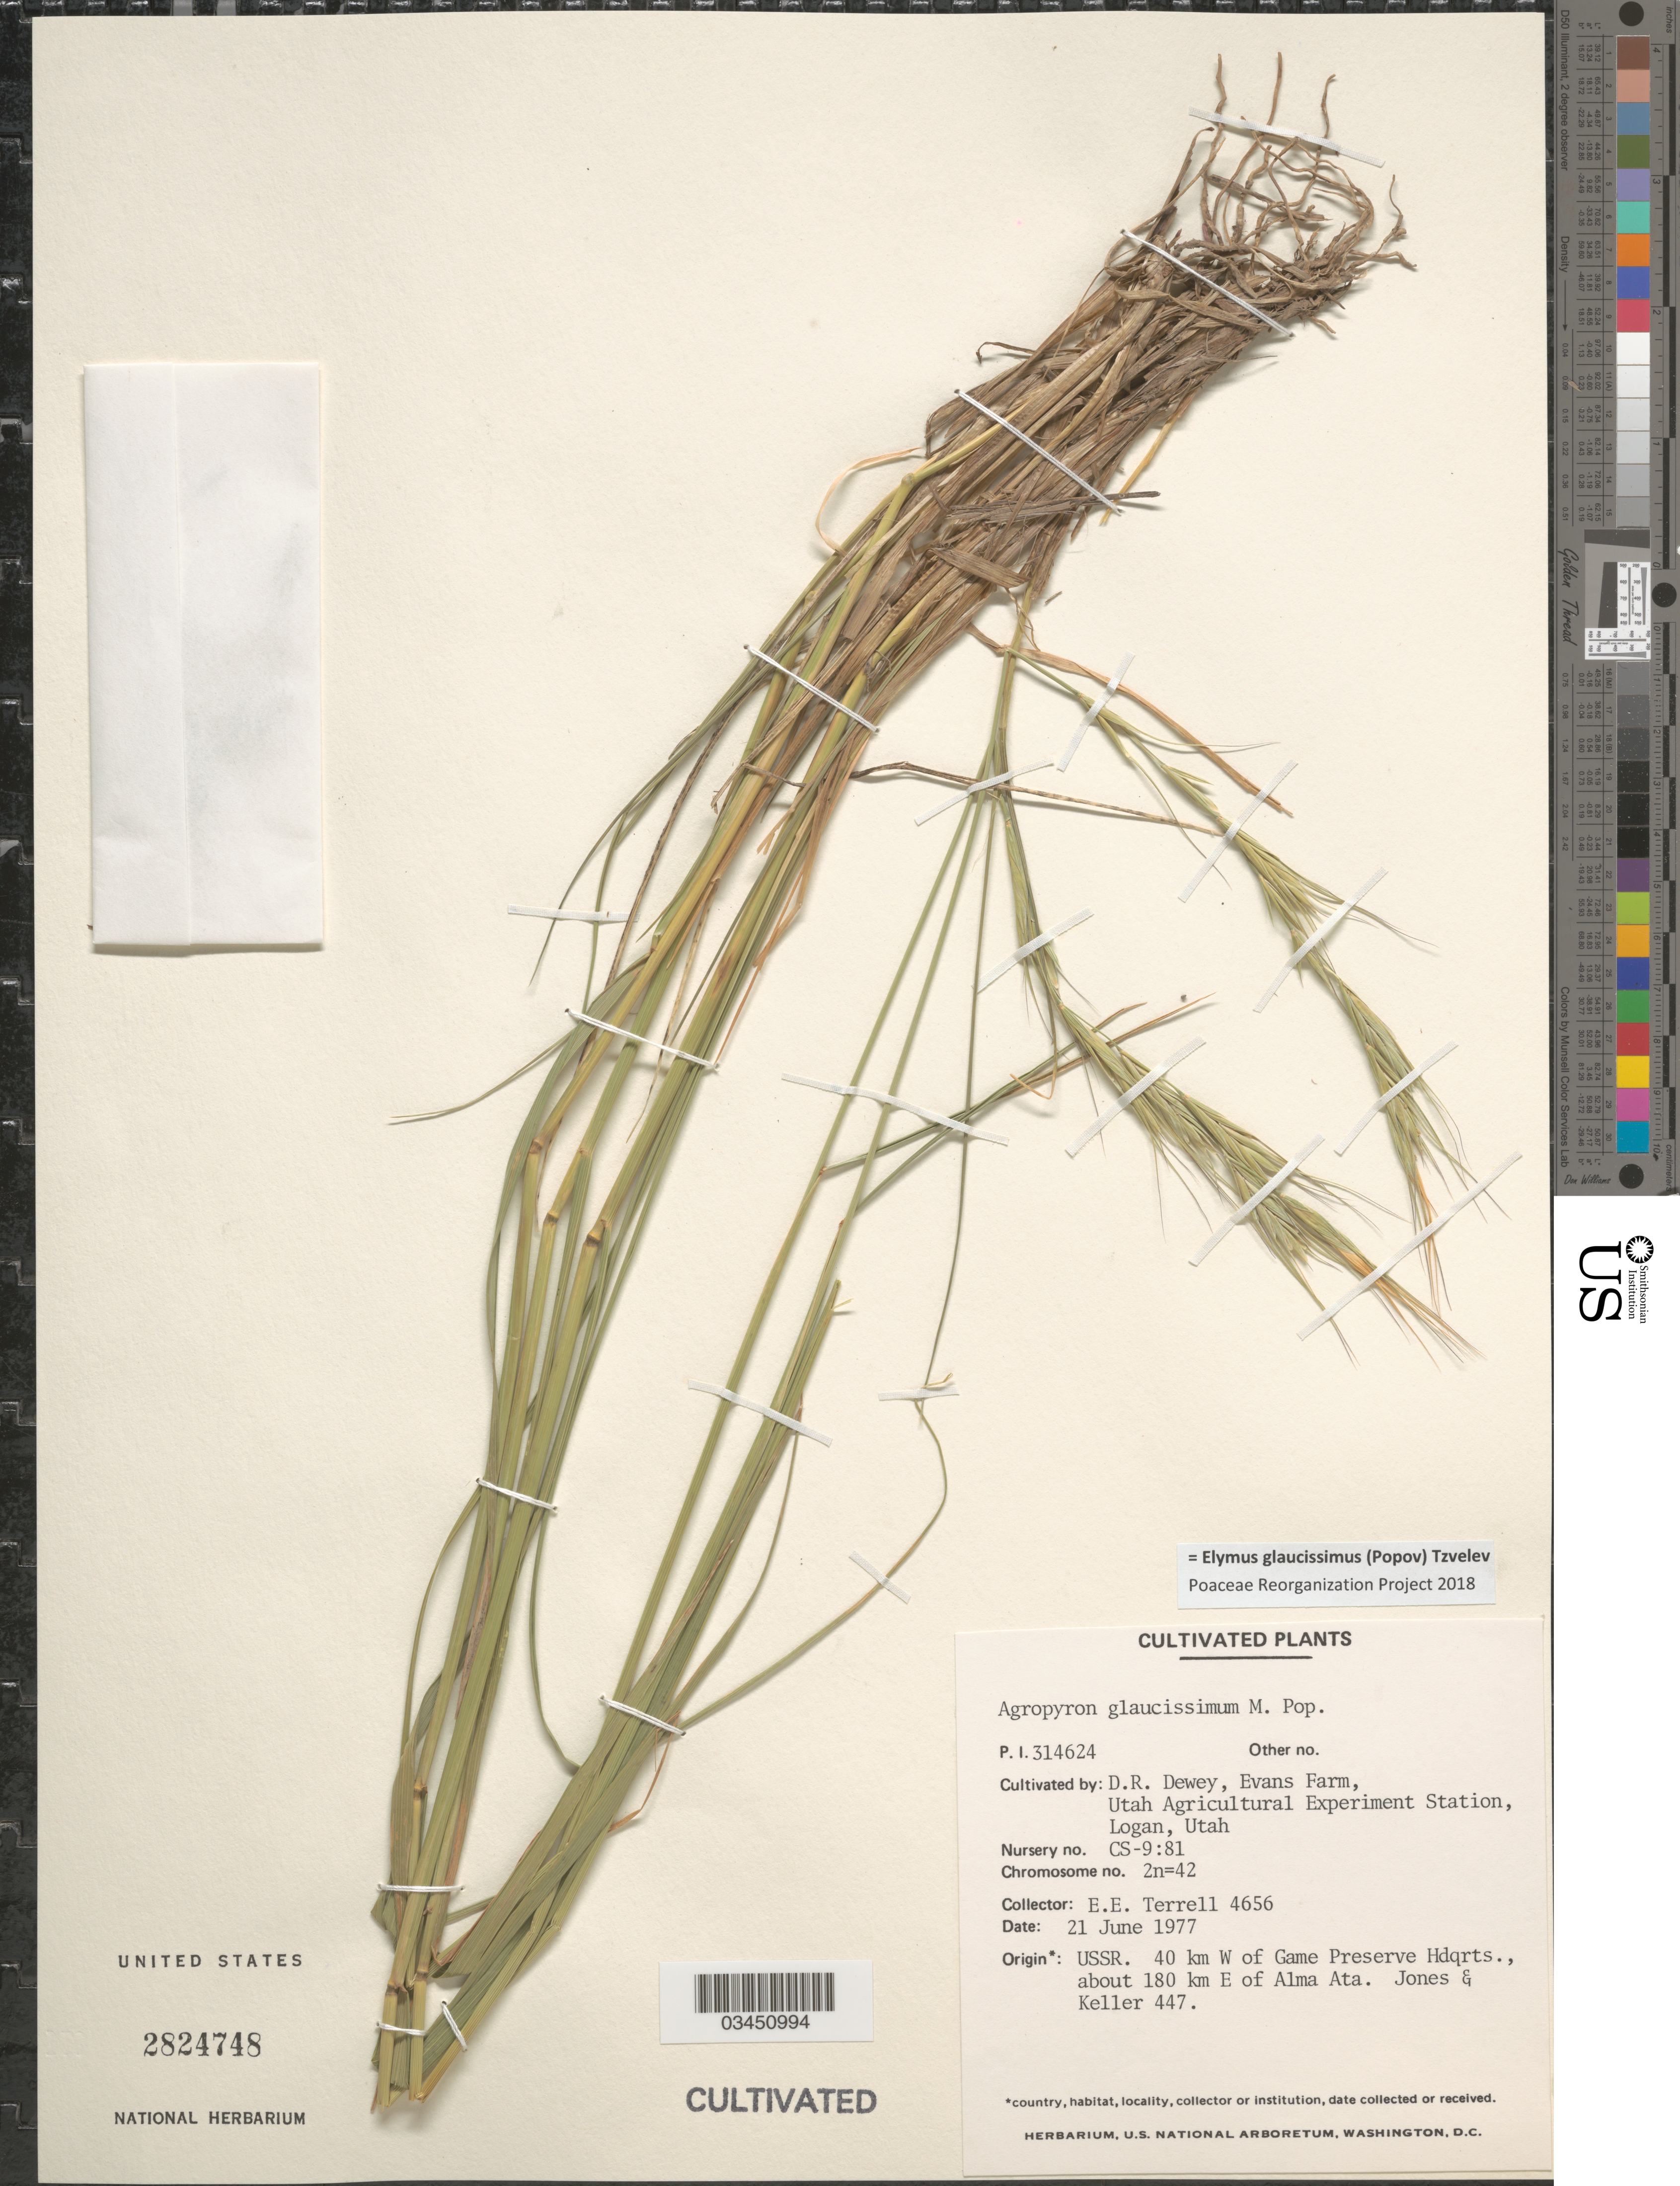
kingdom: Plantae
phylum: Tracheophyta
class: Liliopsida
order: Poales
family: Poaceae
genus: Elymus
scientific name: Elymus glaucissimus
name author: (Popov) Tzvelev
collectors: D. Dewey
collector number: PI314624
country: United States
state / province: Utah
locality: Evans Farm, Utah Agricultural Experiment Station, Logan. Nursery no. CS-9:81.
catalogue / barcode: US 2824748